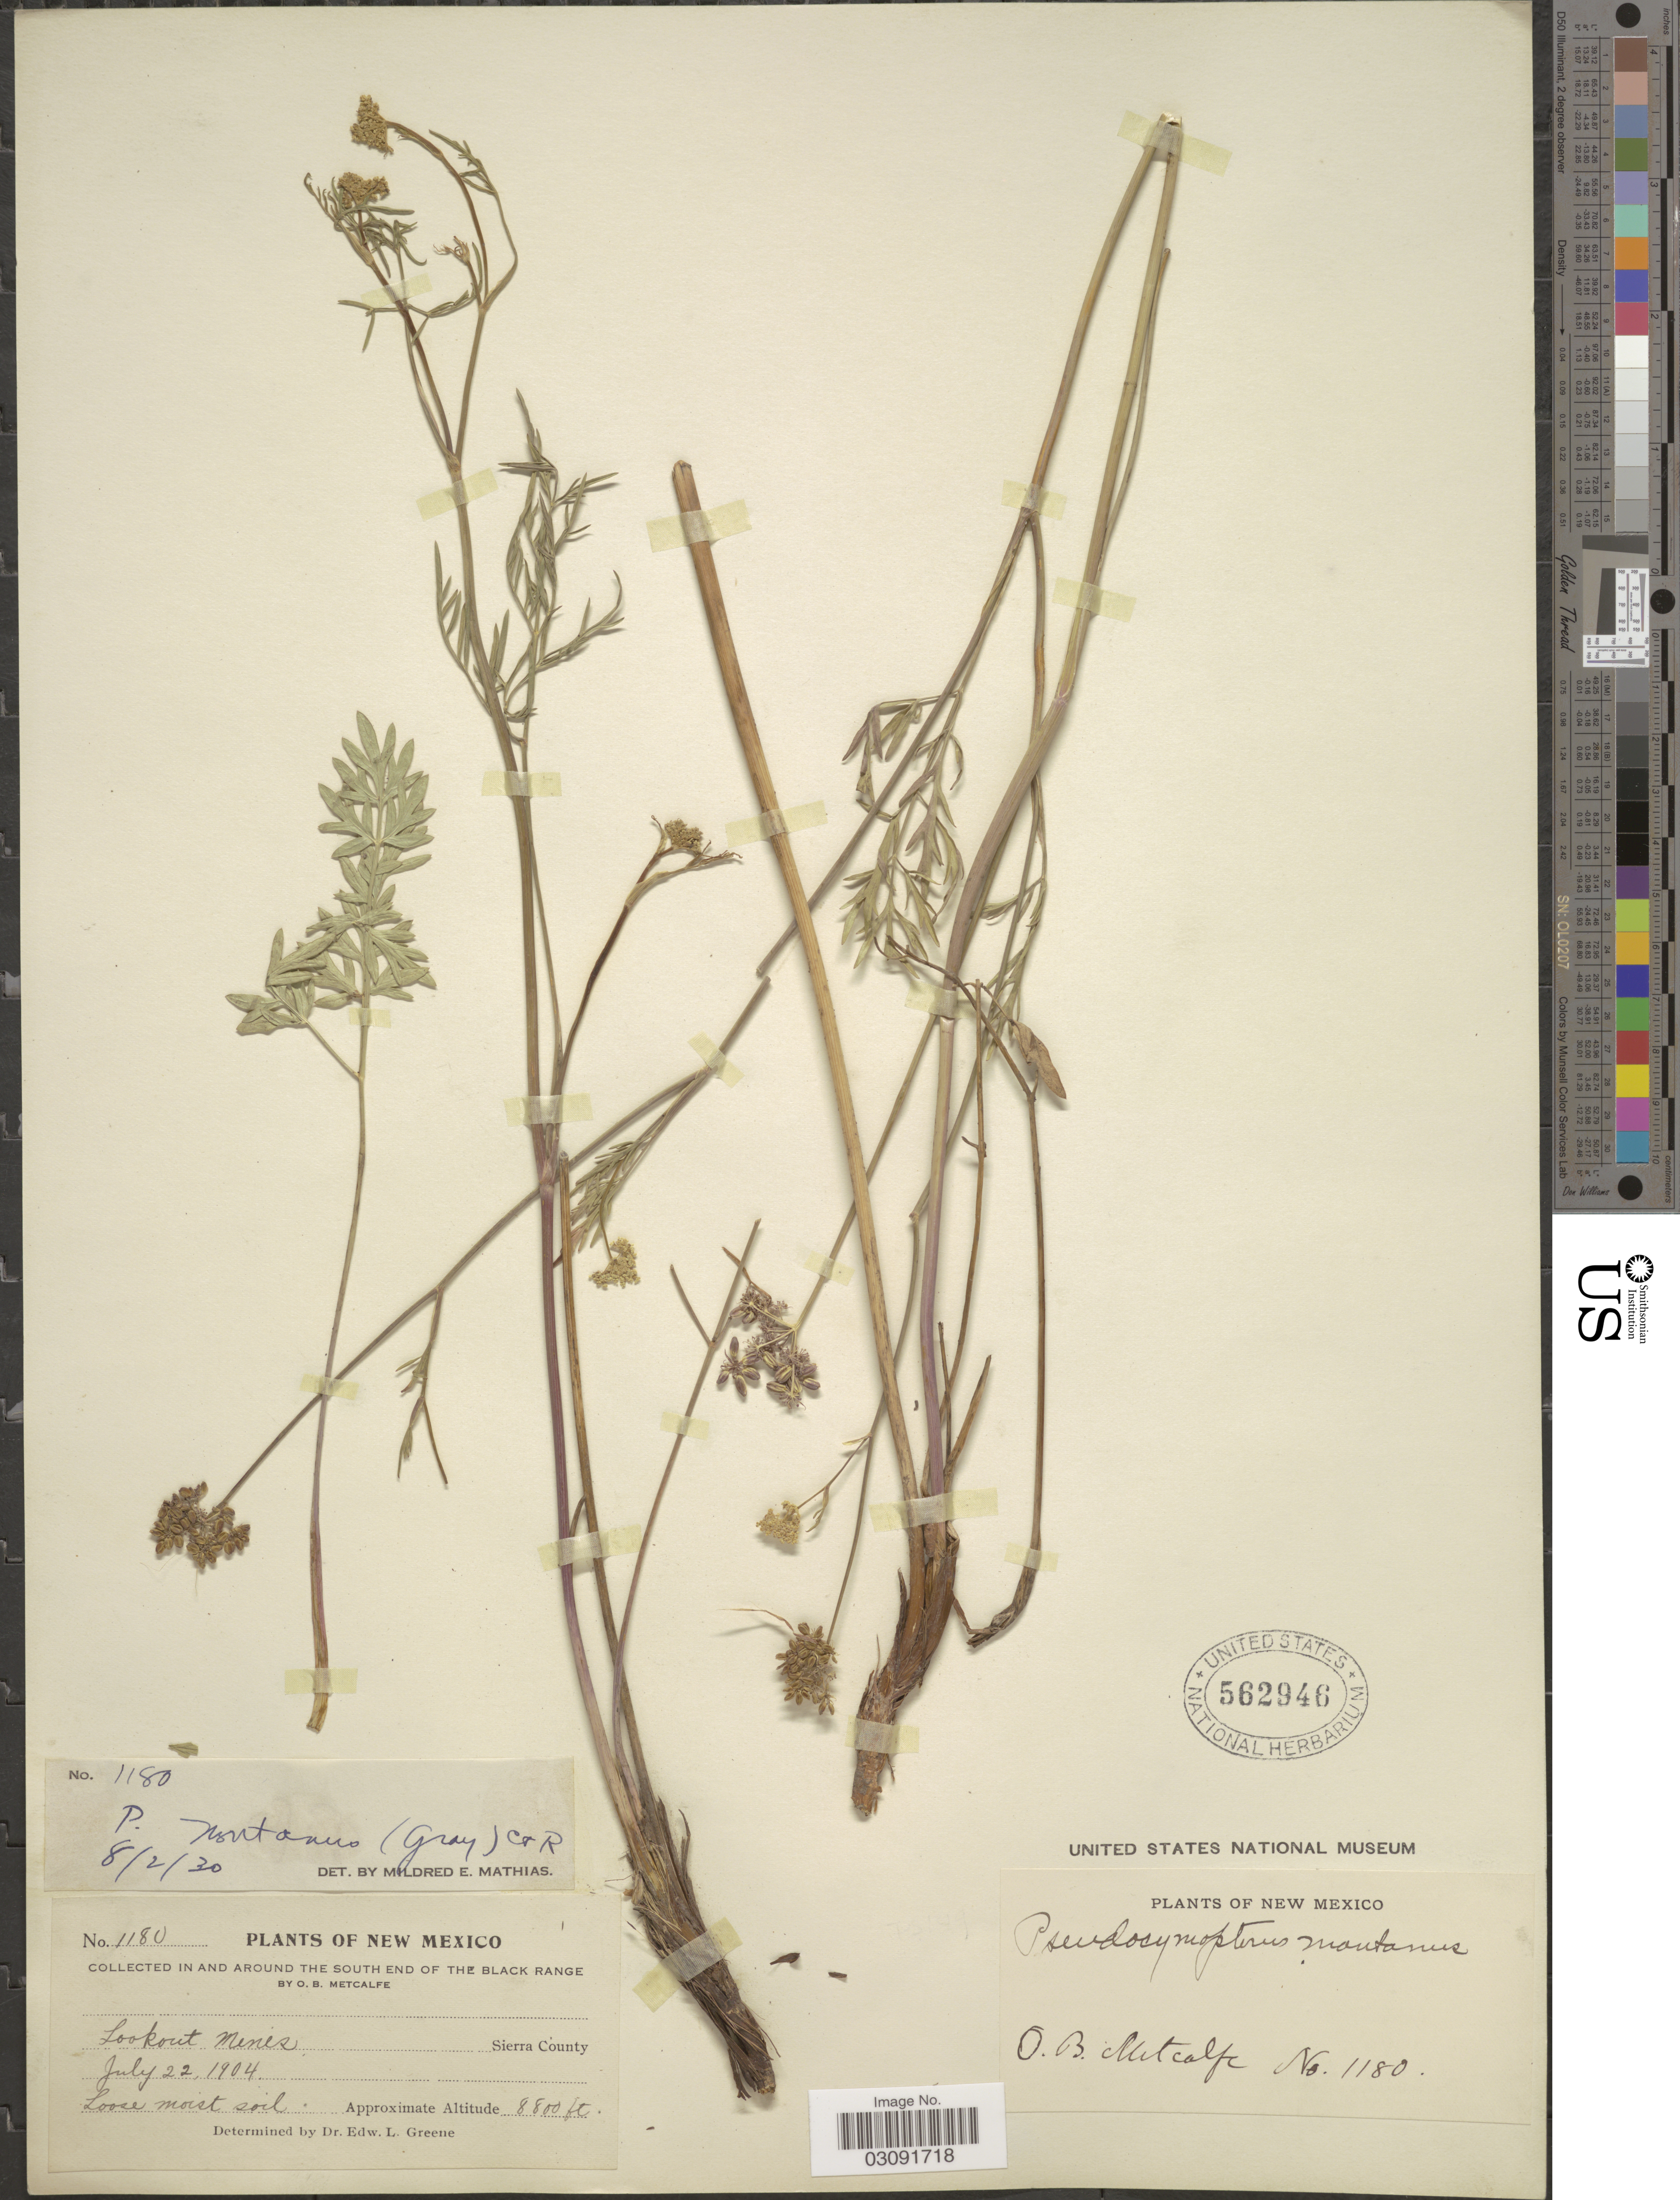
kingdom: Plantae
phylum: Tracheophyta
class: Magnoliopsida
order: Apiales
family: Apiaceae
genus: Pseudocymopterus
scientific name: Pseudocymopterus montanus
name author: (A. Gray) J.M. Coult. & Rose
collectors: O. B. Metcalfe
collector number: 1180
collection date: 1904-07-22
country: United States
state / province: New Mexico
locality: In and Around The South End of The Black Range, Lookout Mines, Sierra County.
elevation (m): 2682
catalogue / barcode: US 562946